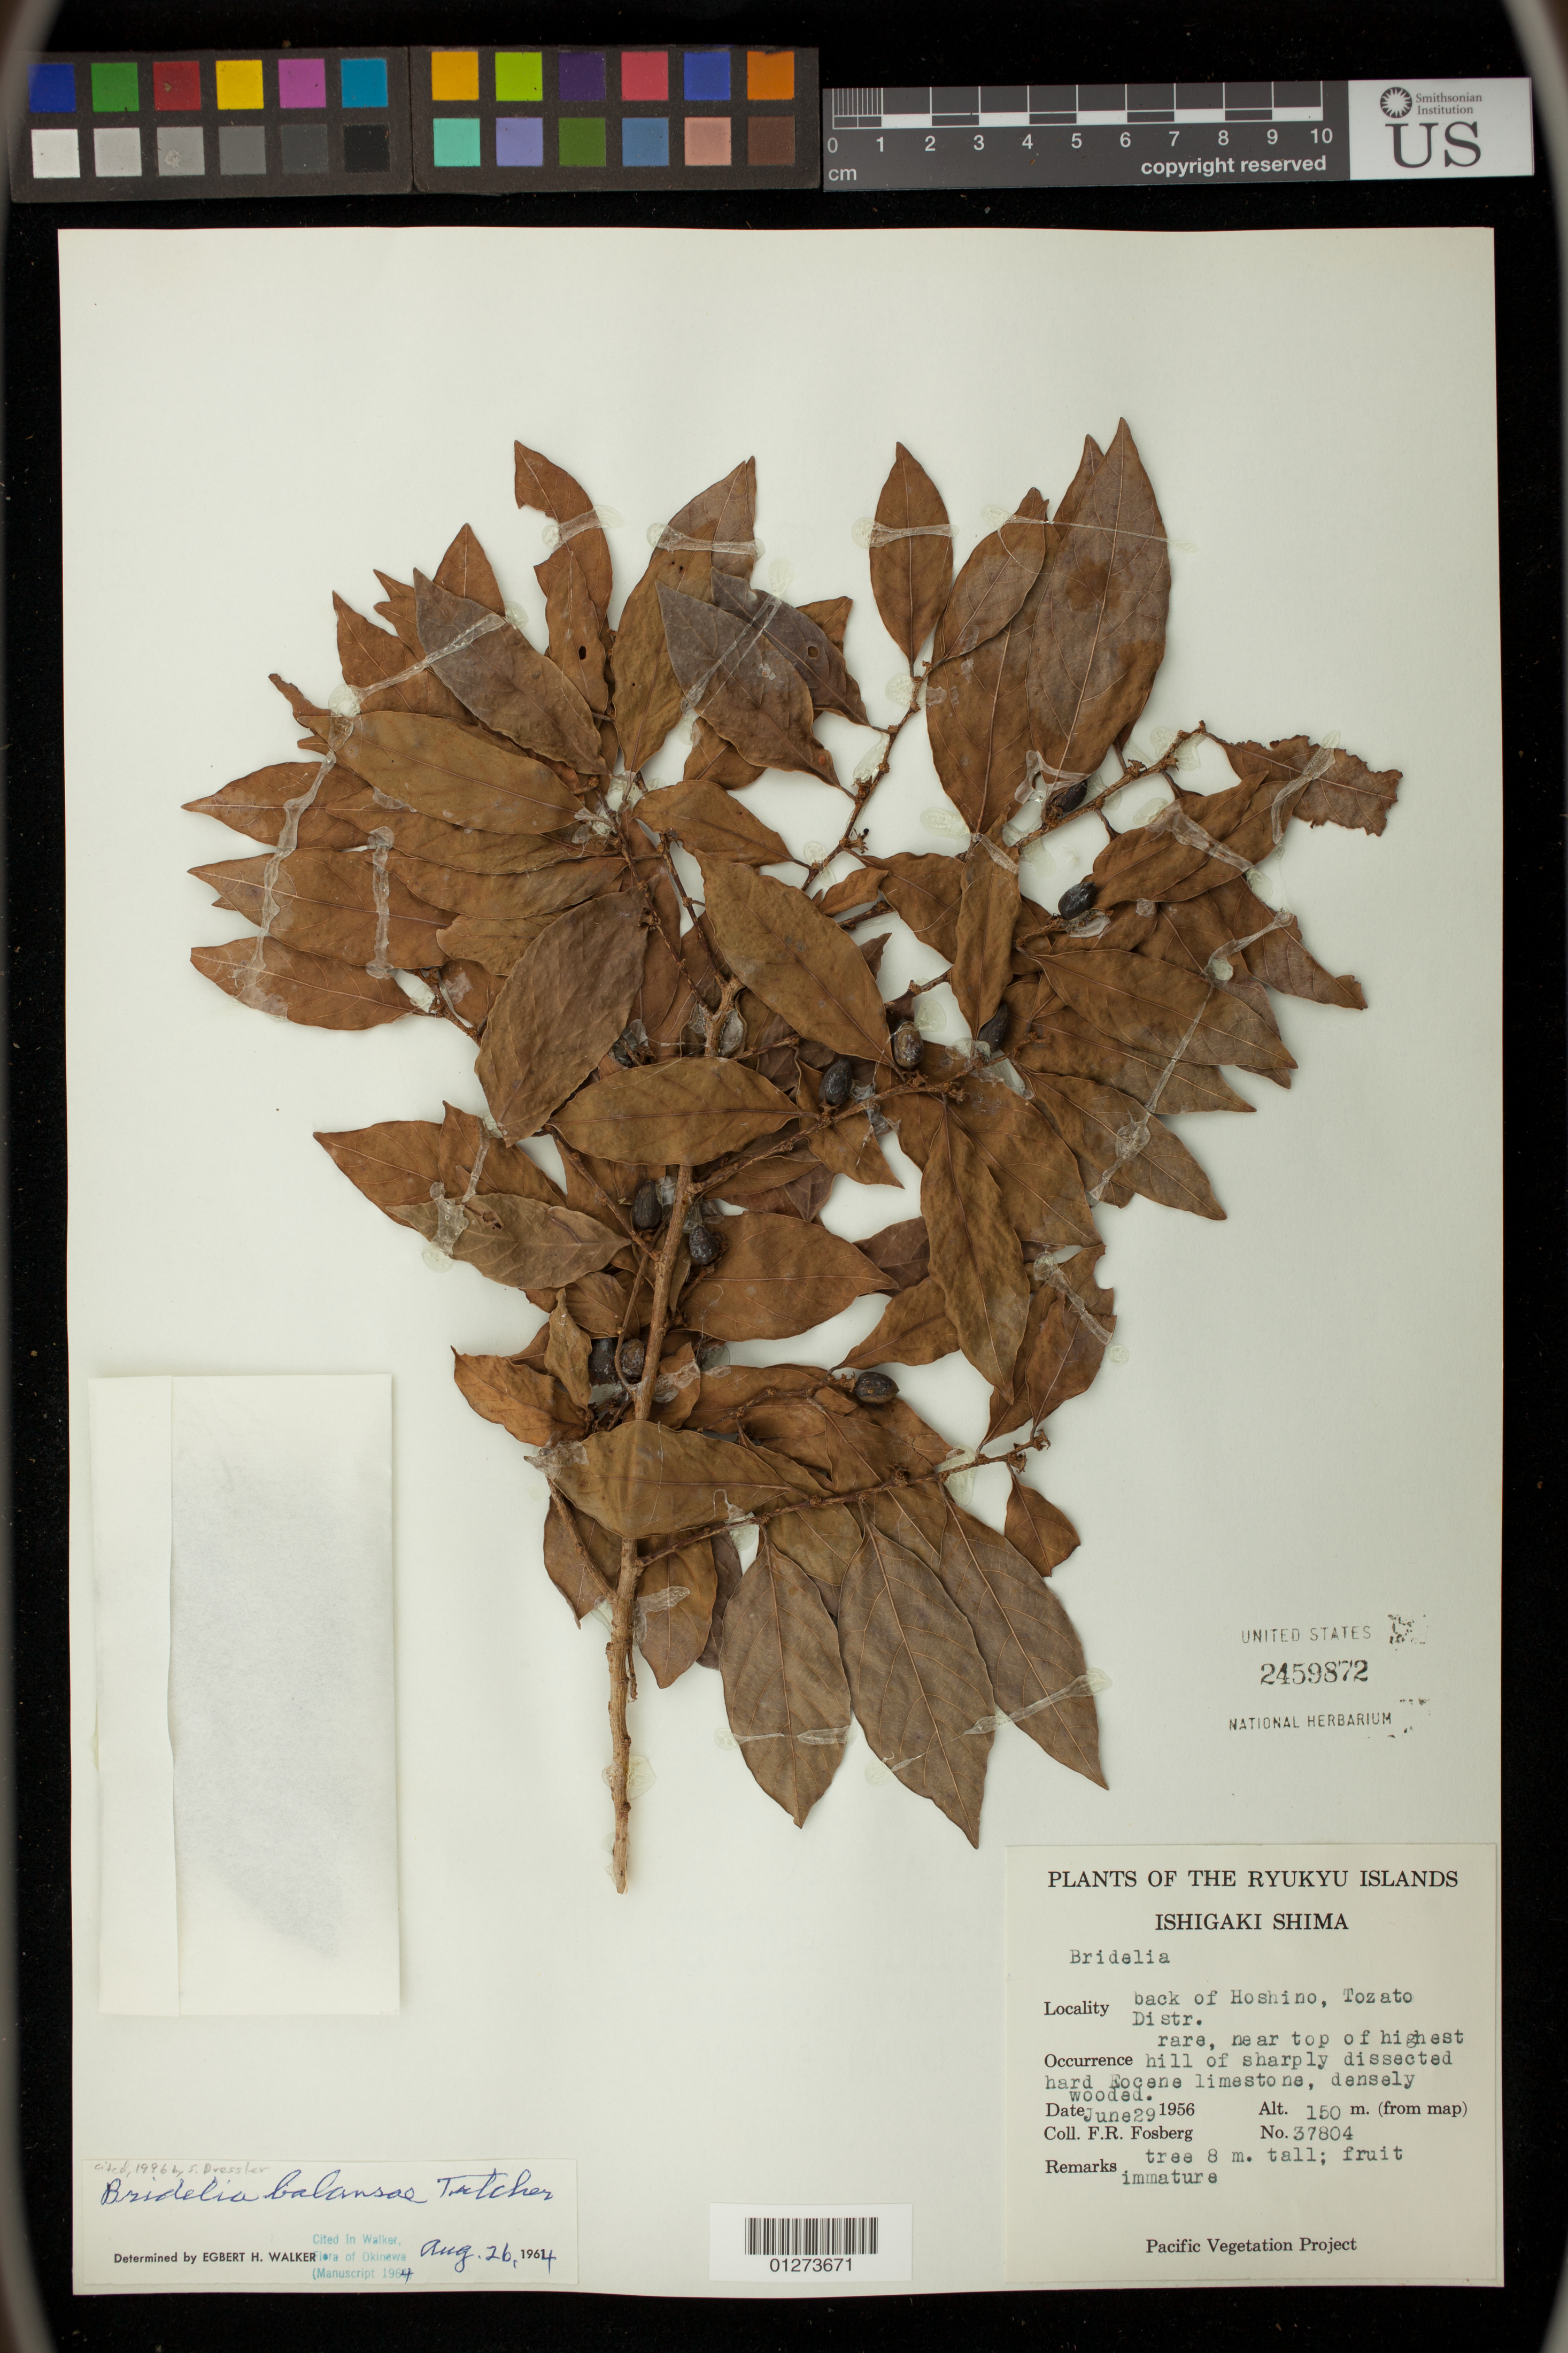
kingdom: Plantae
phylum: Tracheophyta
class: Magnoliopsida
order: Malpighiales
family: Phyllanthaceae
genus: Bridelia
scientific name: Bridelia balansae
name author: Tutcher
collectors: F. R. Fosberg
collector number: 37804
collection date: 1956-06-29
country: Japan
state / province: Okinawa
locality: Ryukyu Islands,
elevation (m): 150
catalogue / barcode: US 2459872